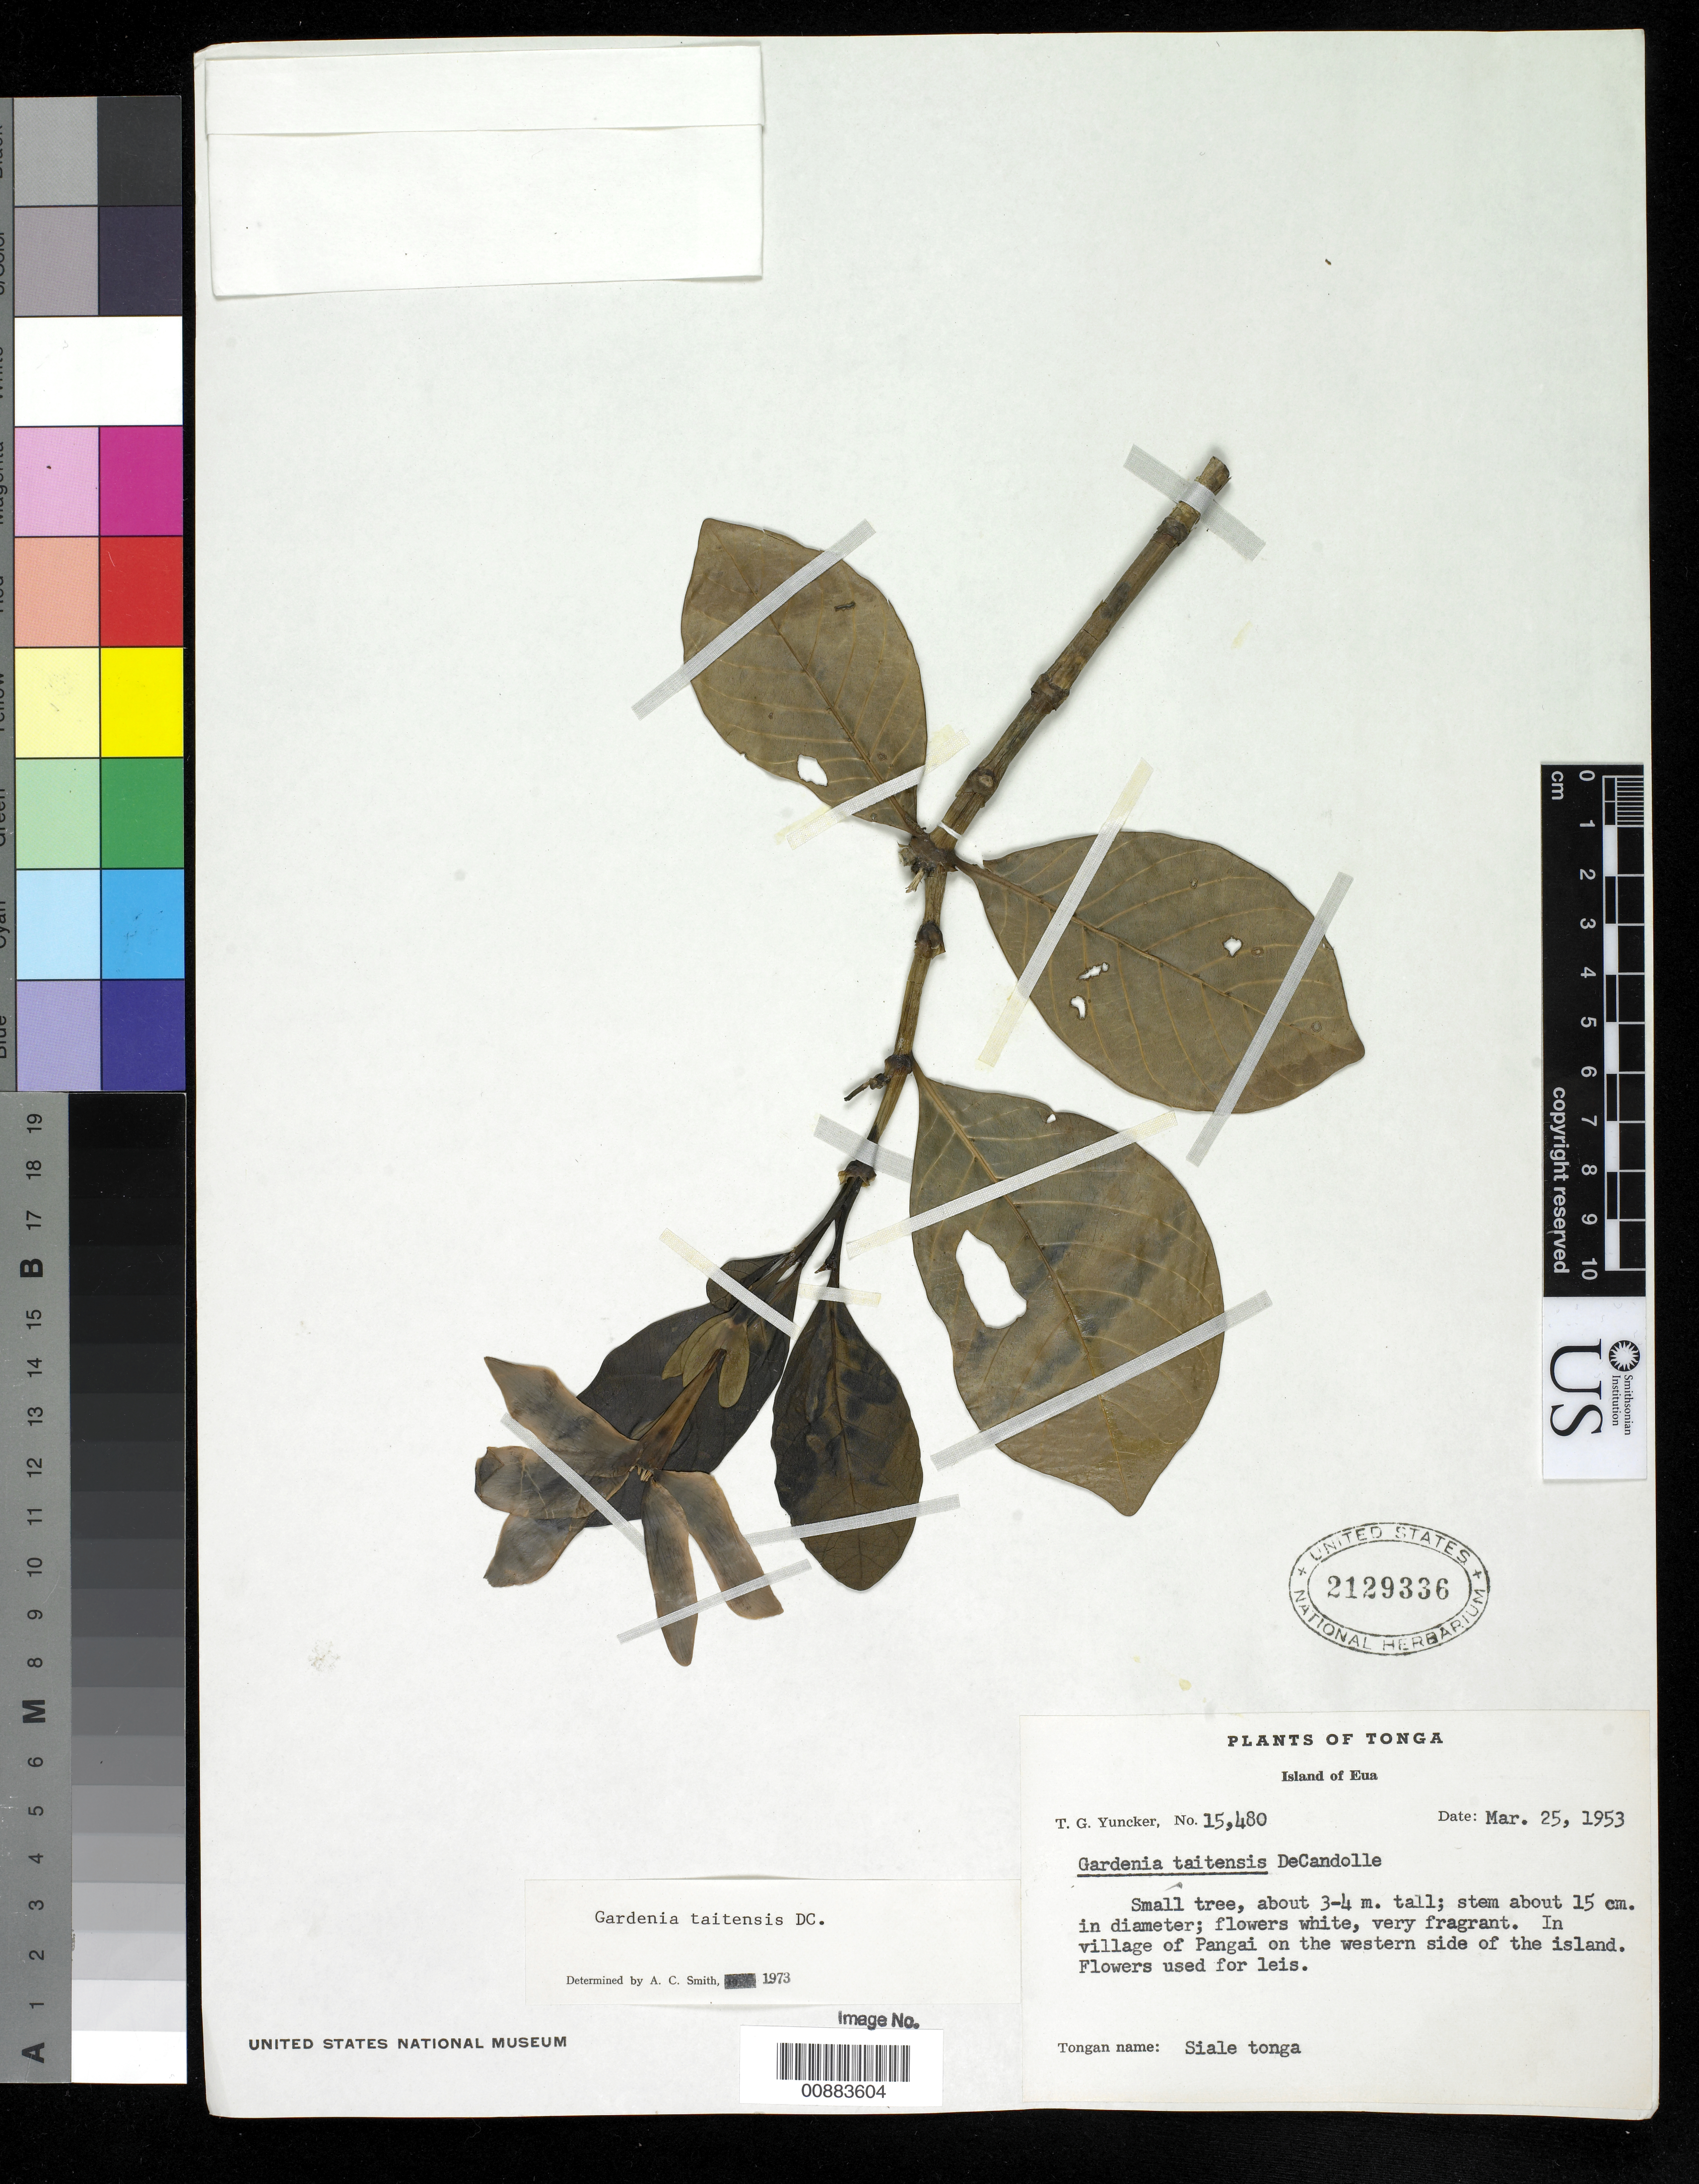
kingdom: Plantae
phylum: Tracheophyta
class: Magnoliopsida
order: Gentianales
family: Rubiaceae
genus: Gardenia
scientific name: Gardenia taitensis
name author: DC.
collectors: T. G. Yuncker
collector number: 15480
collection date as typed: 25 Mar 1953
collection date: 1953-03-25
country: Tonga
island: Eua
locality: in village of Pangai on the western side of island.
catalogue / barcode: US 2129336